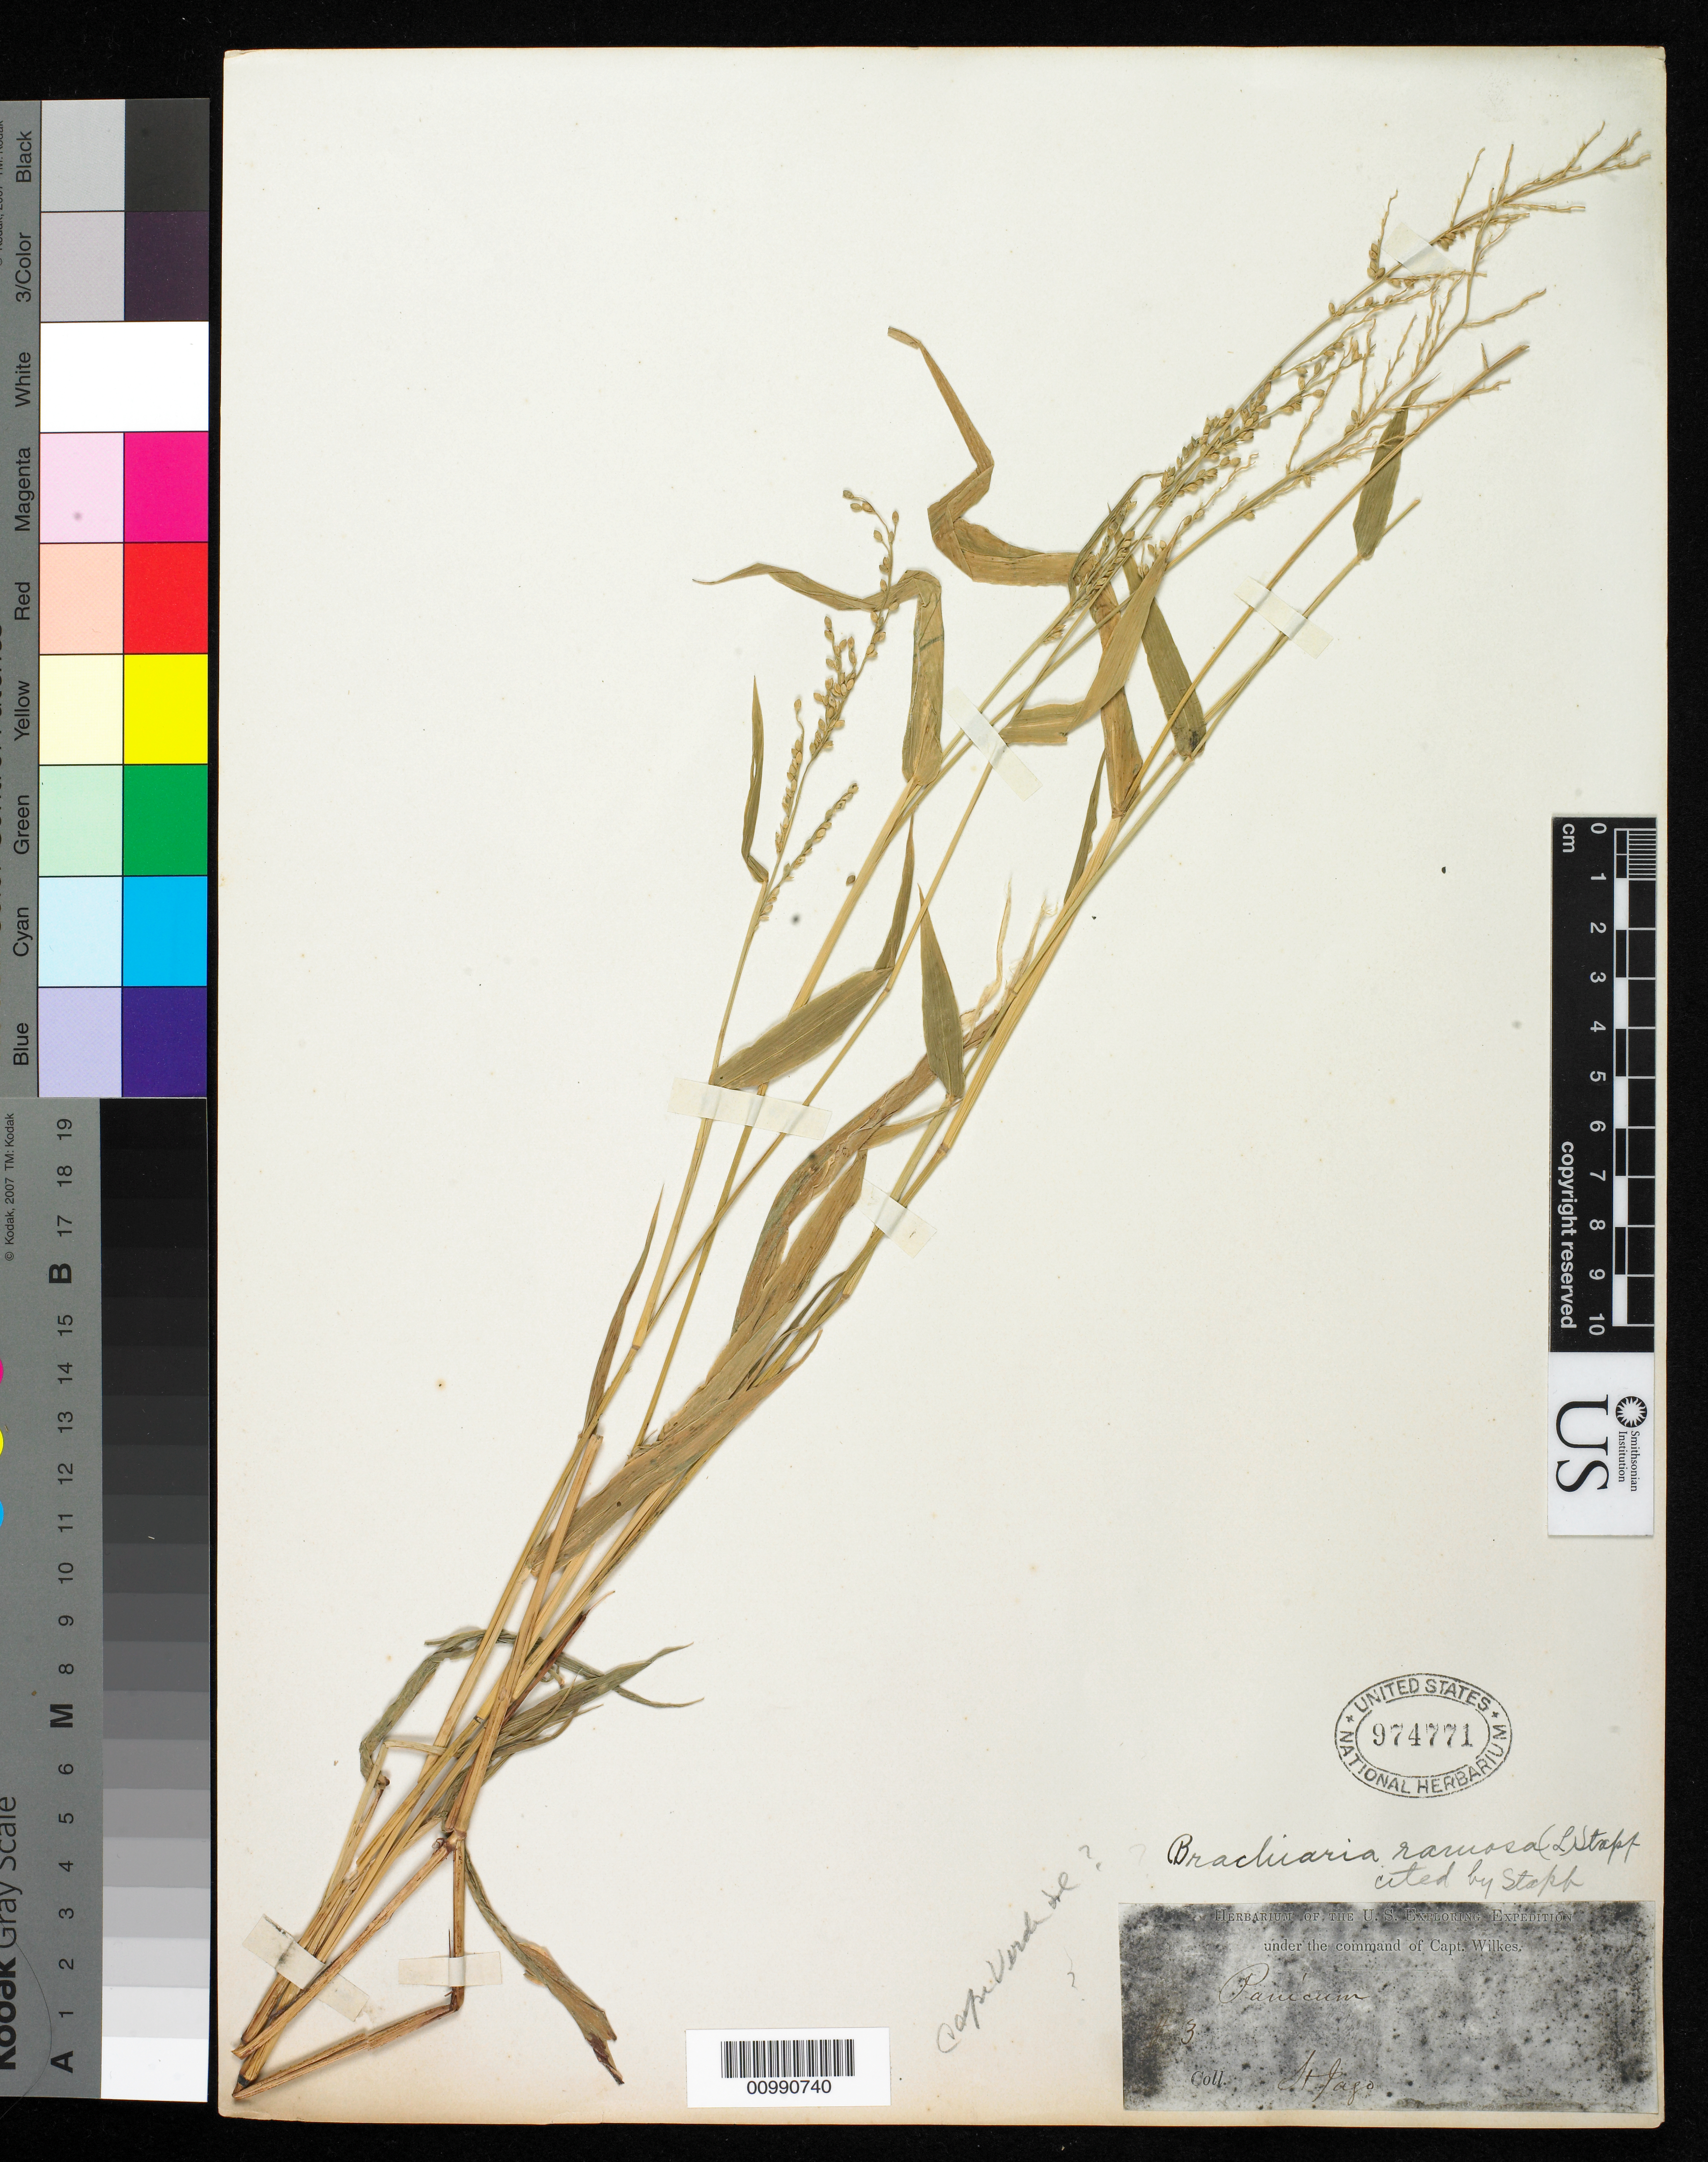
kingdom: Plantae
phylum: Tracheophyta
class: Liliopsida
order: Poales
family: Poaceae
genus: Brachiaria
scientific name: Brachiaria ramosa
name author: (L.) Stapf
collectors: Wilkes Explor. Exped.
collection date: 1838/1842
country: Cape Verde Islands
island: Cape Verde Is.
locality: St. Jago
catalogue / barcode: US 974771